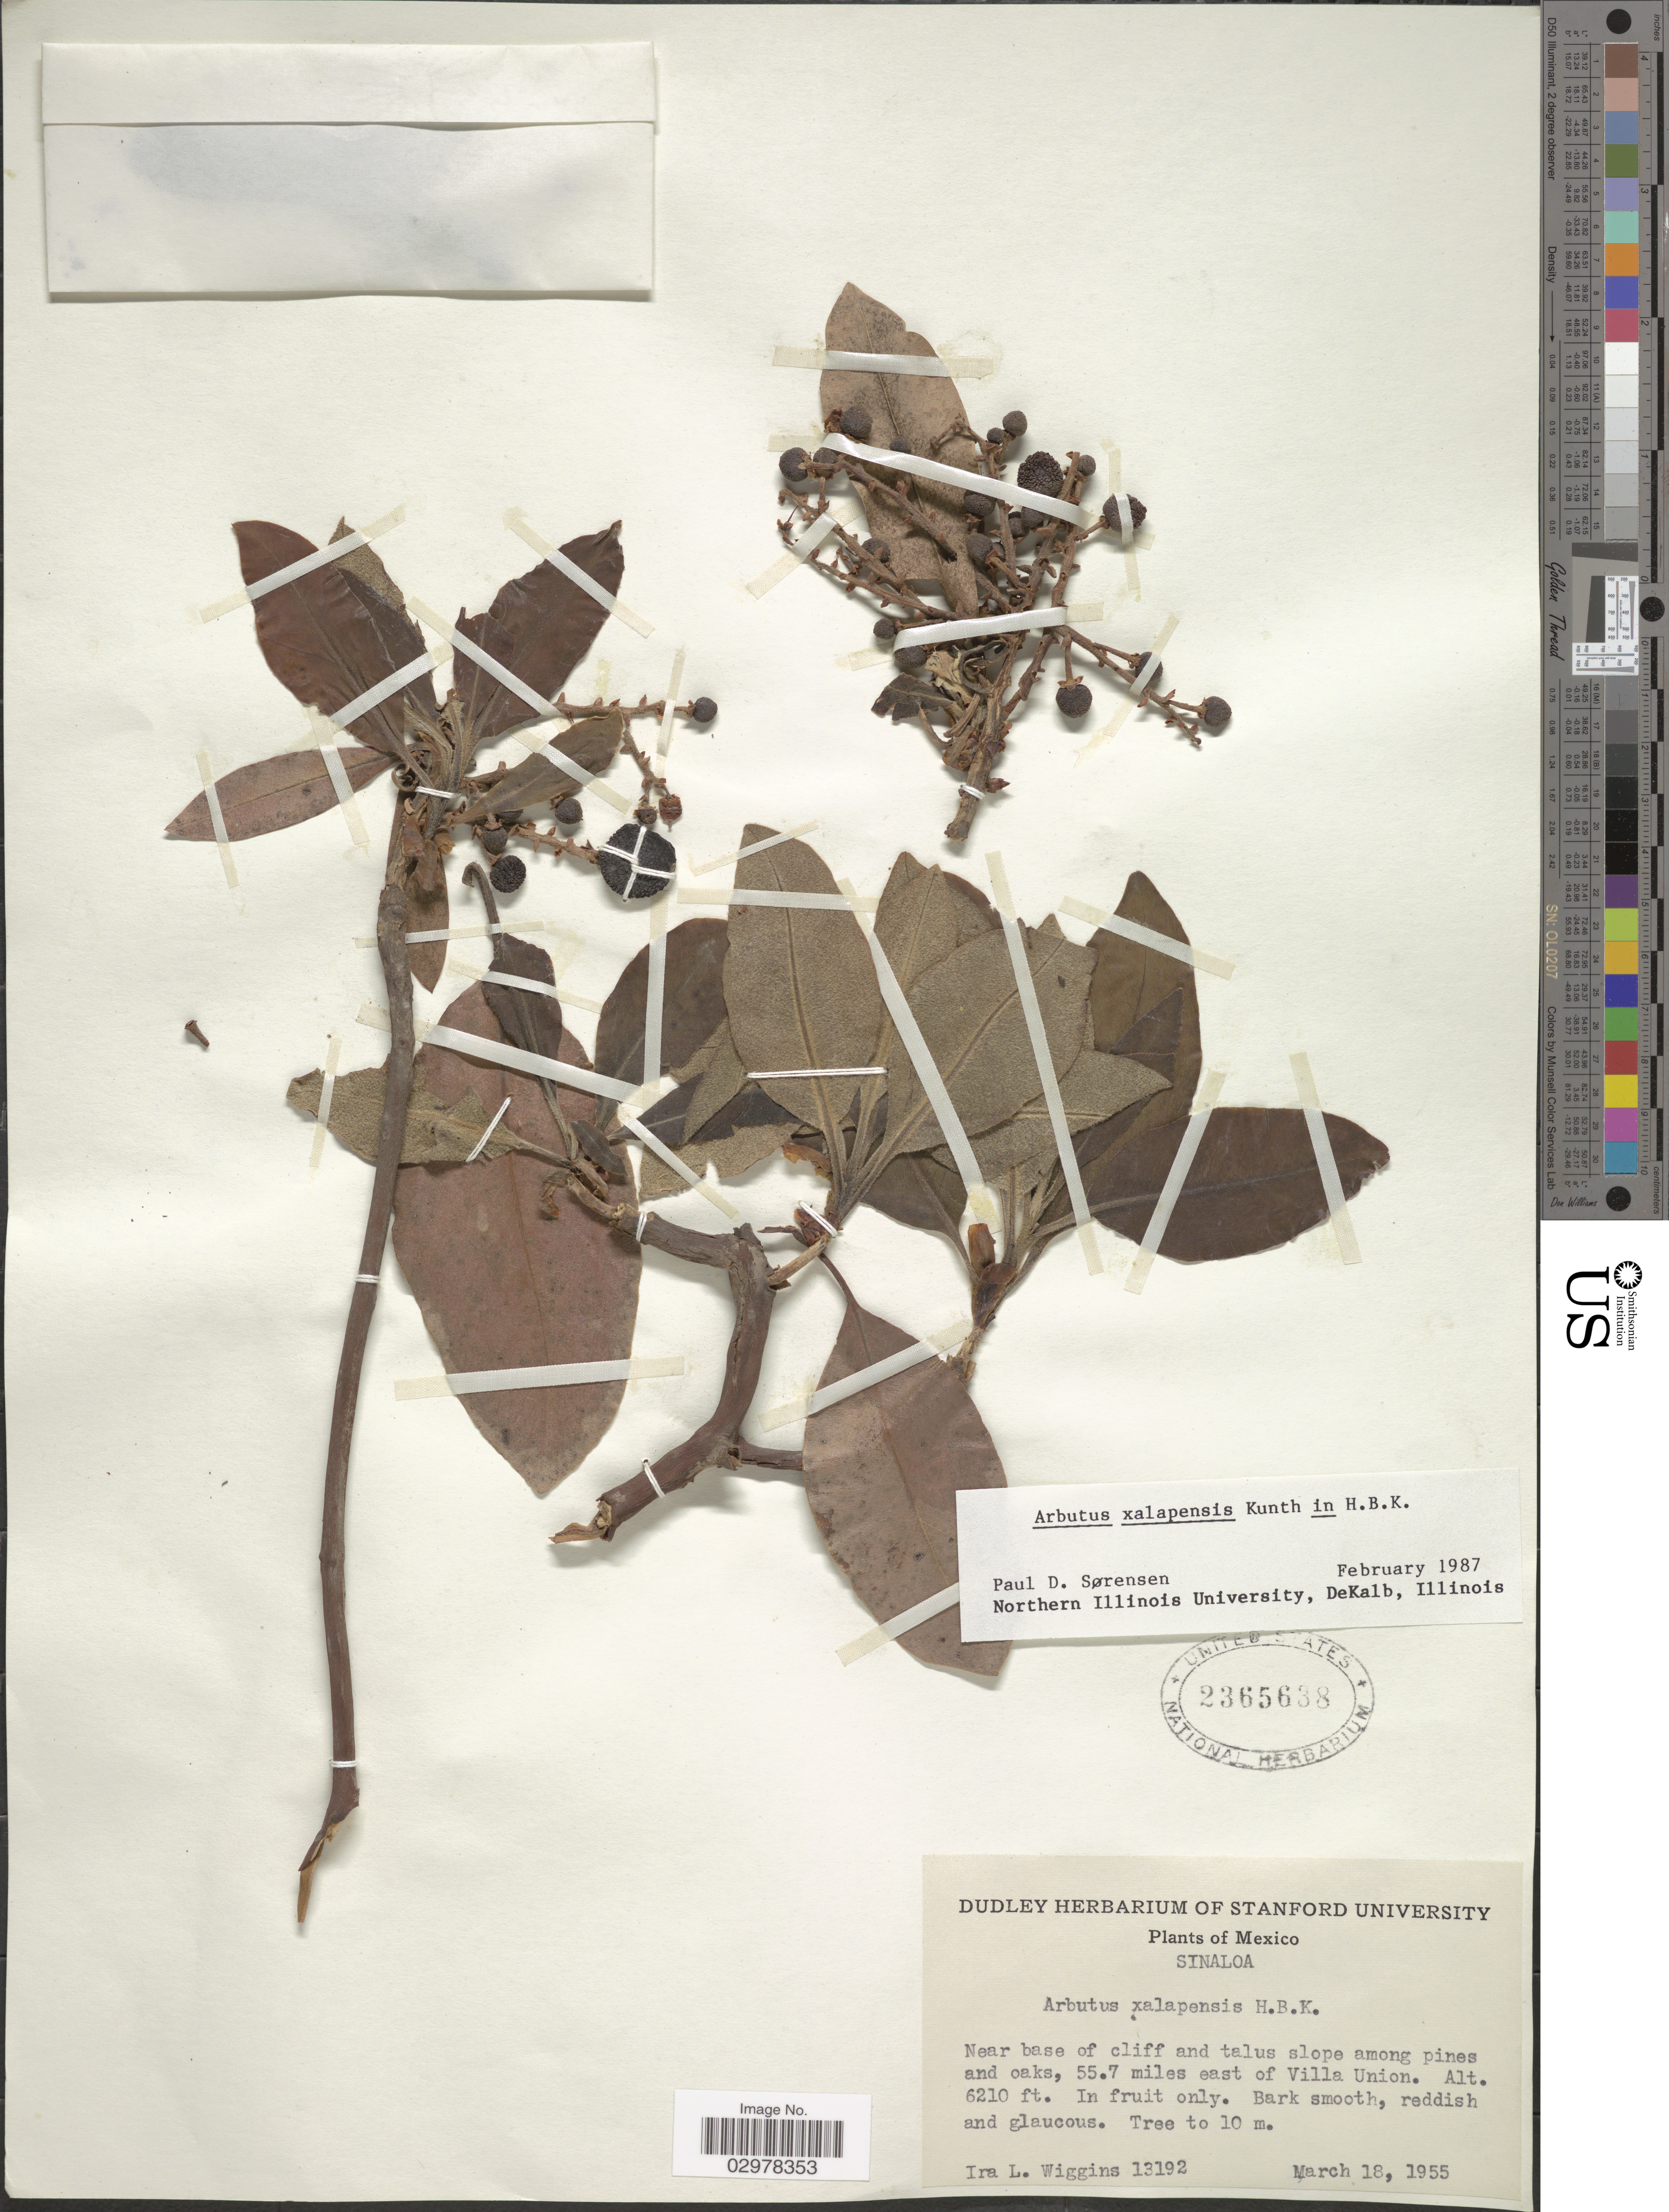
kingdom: Plantae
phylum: Tracheophyta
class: Magnoliopsida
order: Ericales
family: Ericaceae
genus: Arbutus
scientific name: Arbutus xalapensis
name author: Kunth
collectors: I. L. Wiggins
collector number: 13192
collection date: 1955-03-18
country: Mexico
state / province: Sinaloa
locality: Near base off cliff and talus slope among pines and oaks, 55.7 miles east of Villa Union.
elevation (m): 1893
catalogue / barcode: US 2365638